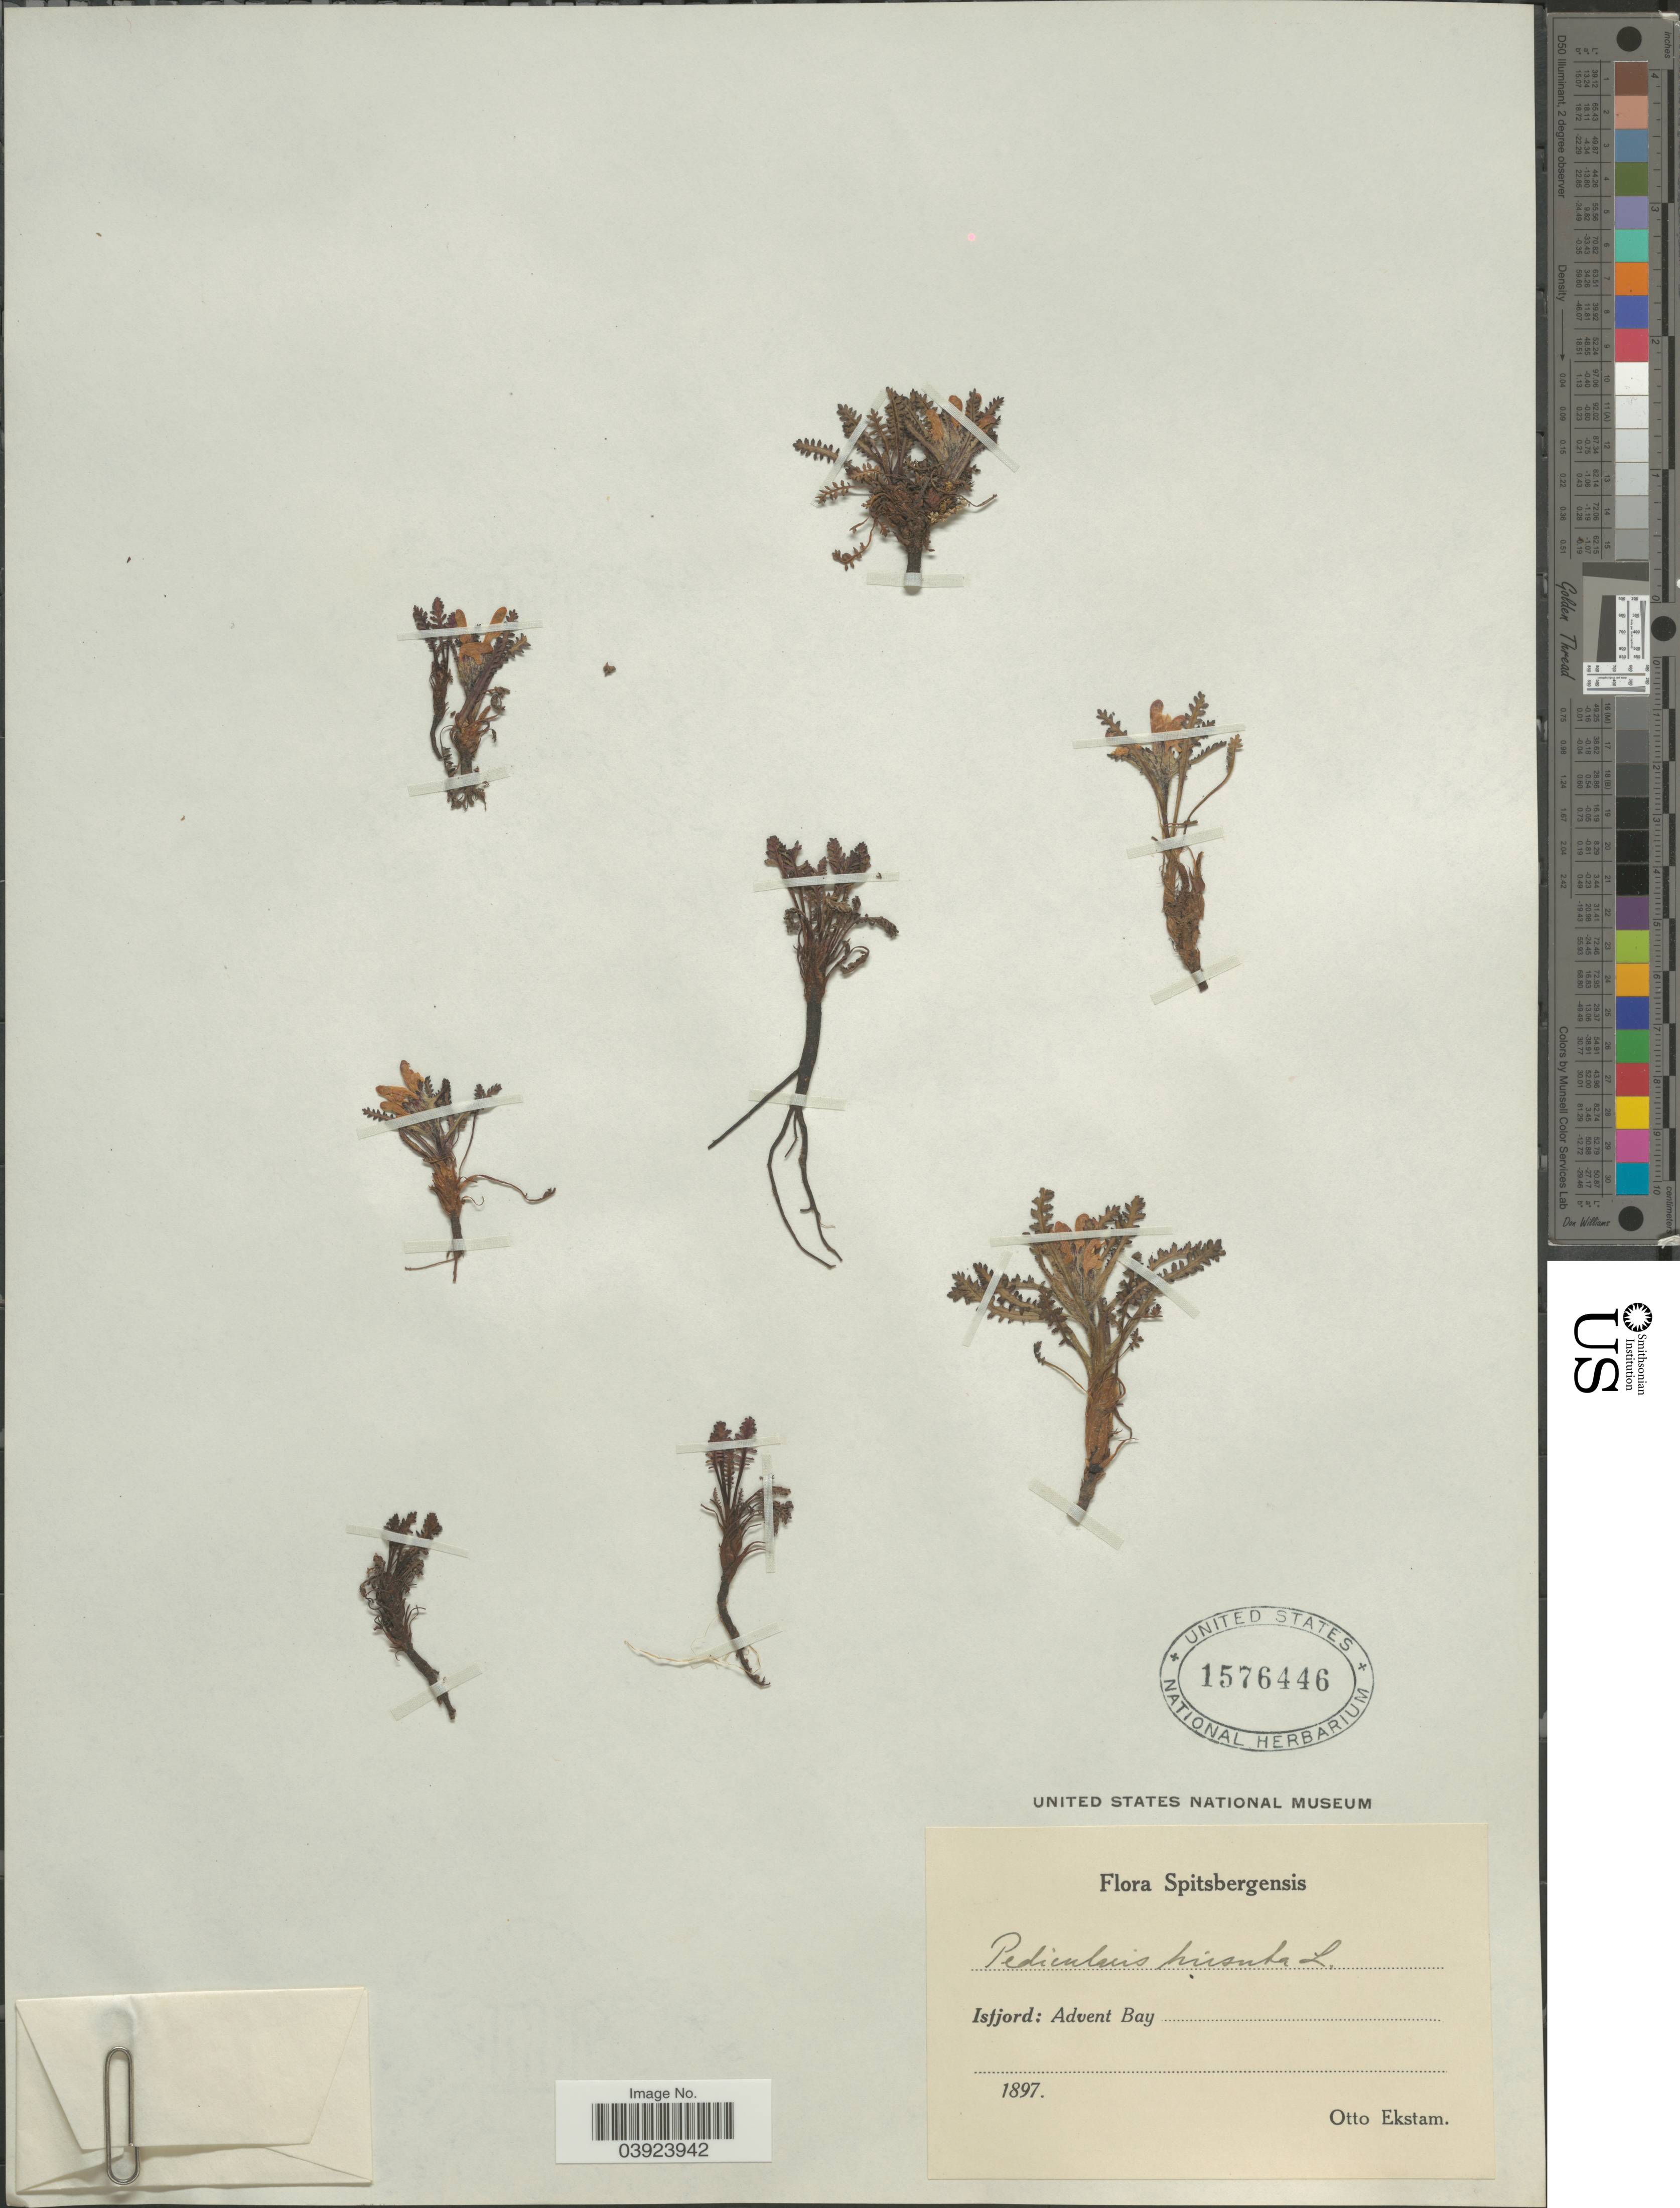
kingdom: Plantae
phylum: Tracheophyta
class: Magnoliopsida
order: Lamiales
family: Orobanchaceae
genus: Pedicularis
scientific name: Pedicularis hirsuta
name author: L.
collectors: O. Ekstam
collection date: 1897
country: Norway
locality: Spitsbergensis. Isfjord: Advent Bay.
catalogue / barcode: US 1576446